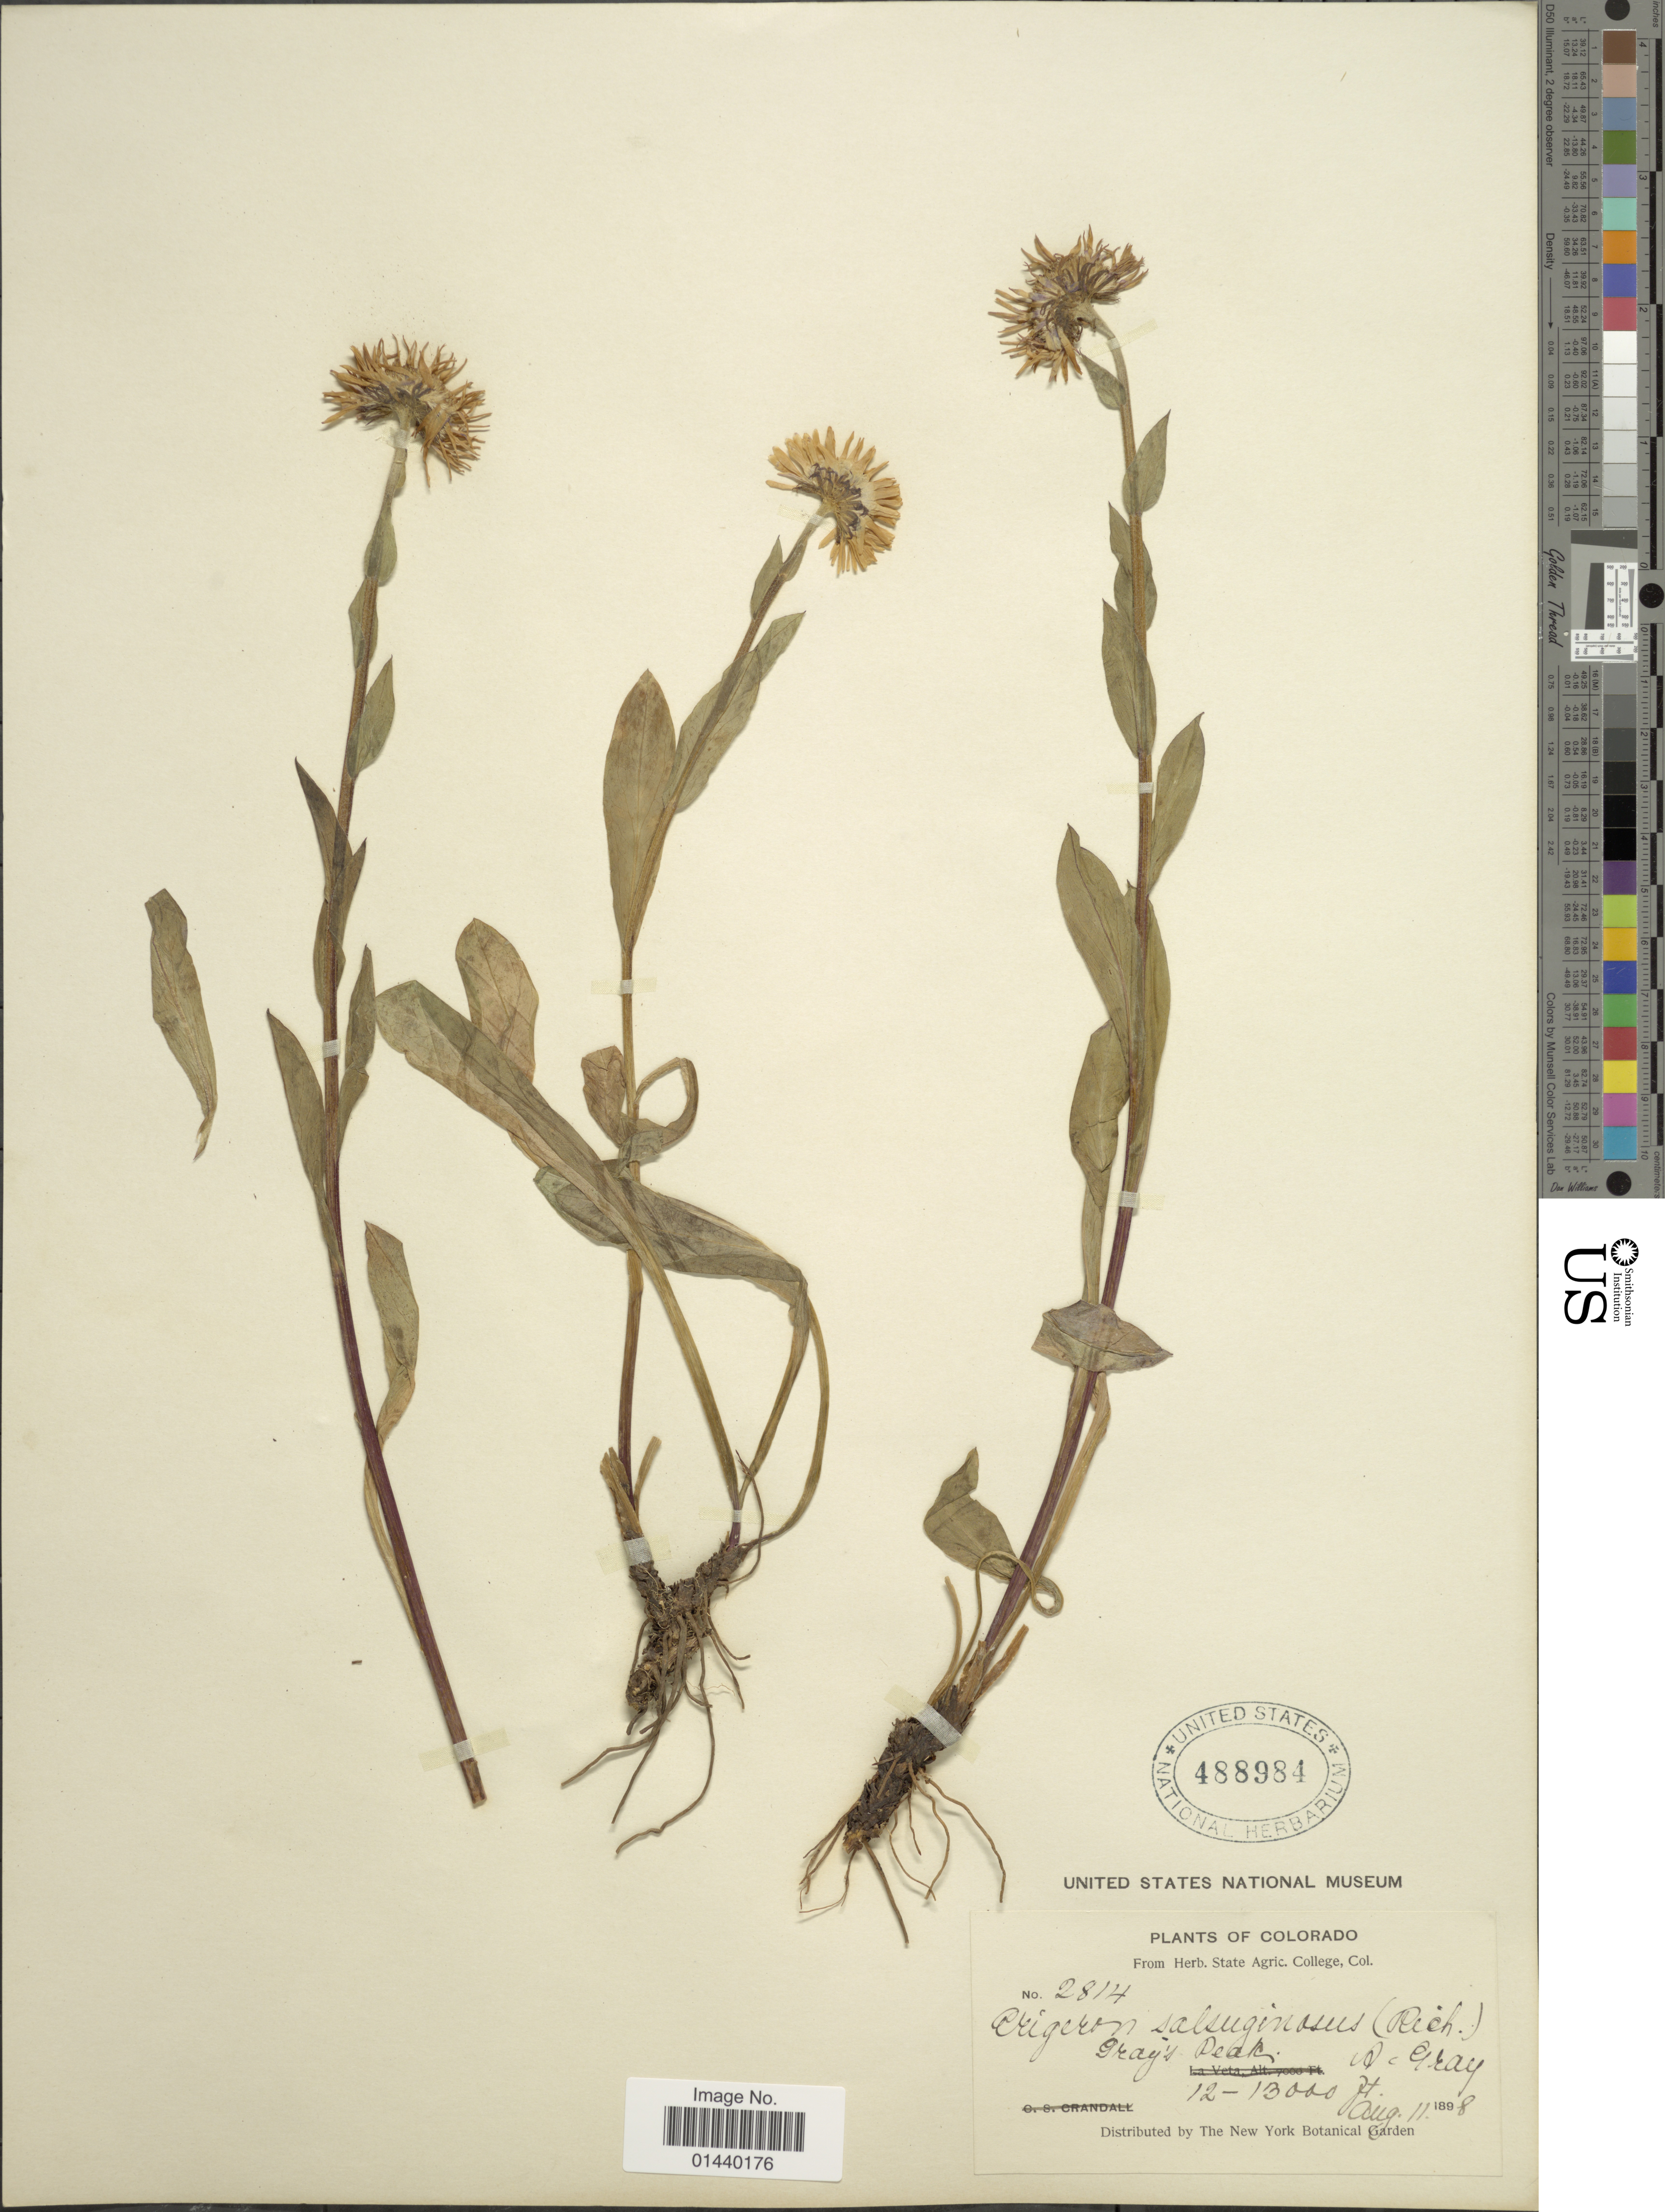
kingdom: Plantae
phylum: Tracheophyta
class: Magnoliopsida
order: Asterales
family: Asteraceae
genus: Erigeron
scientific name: Erigeron salsuginosus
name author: (Richardson ex R. Br.) A. Gray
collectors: A. Gray (herbarium)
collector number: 2814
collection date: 1898-08-11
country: United States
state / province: Colorado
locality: Gray's Peak.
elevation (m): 3658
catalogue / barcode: US 488984